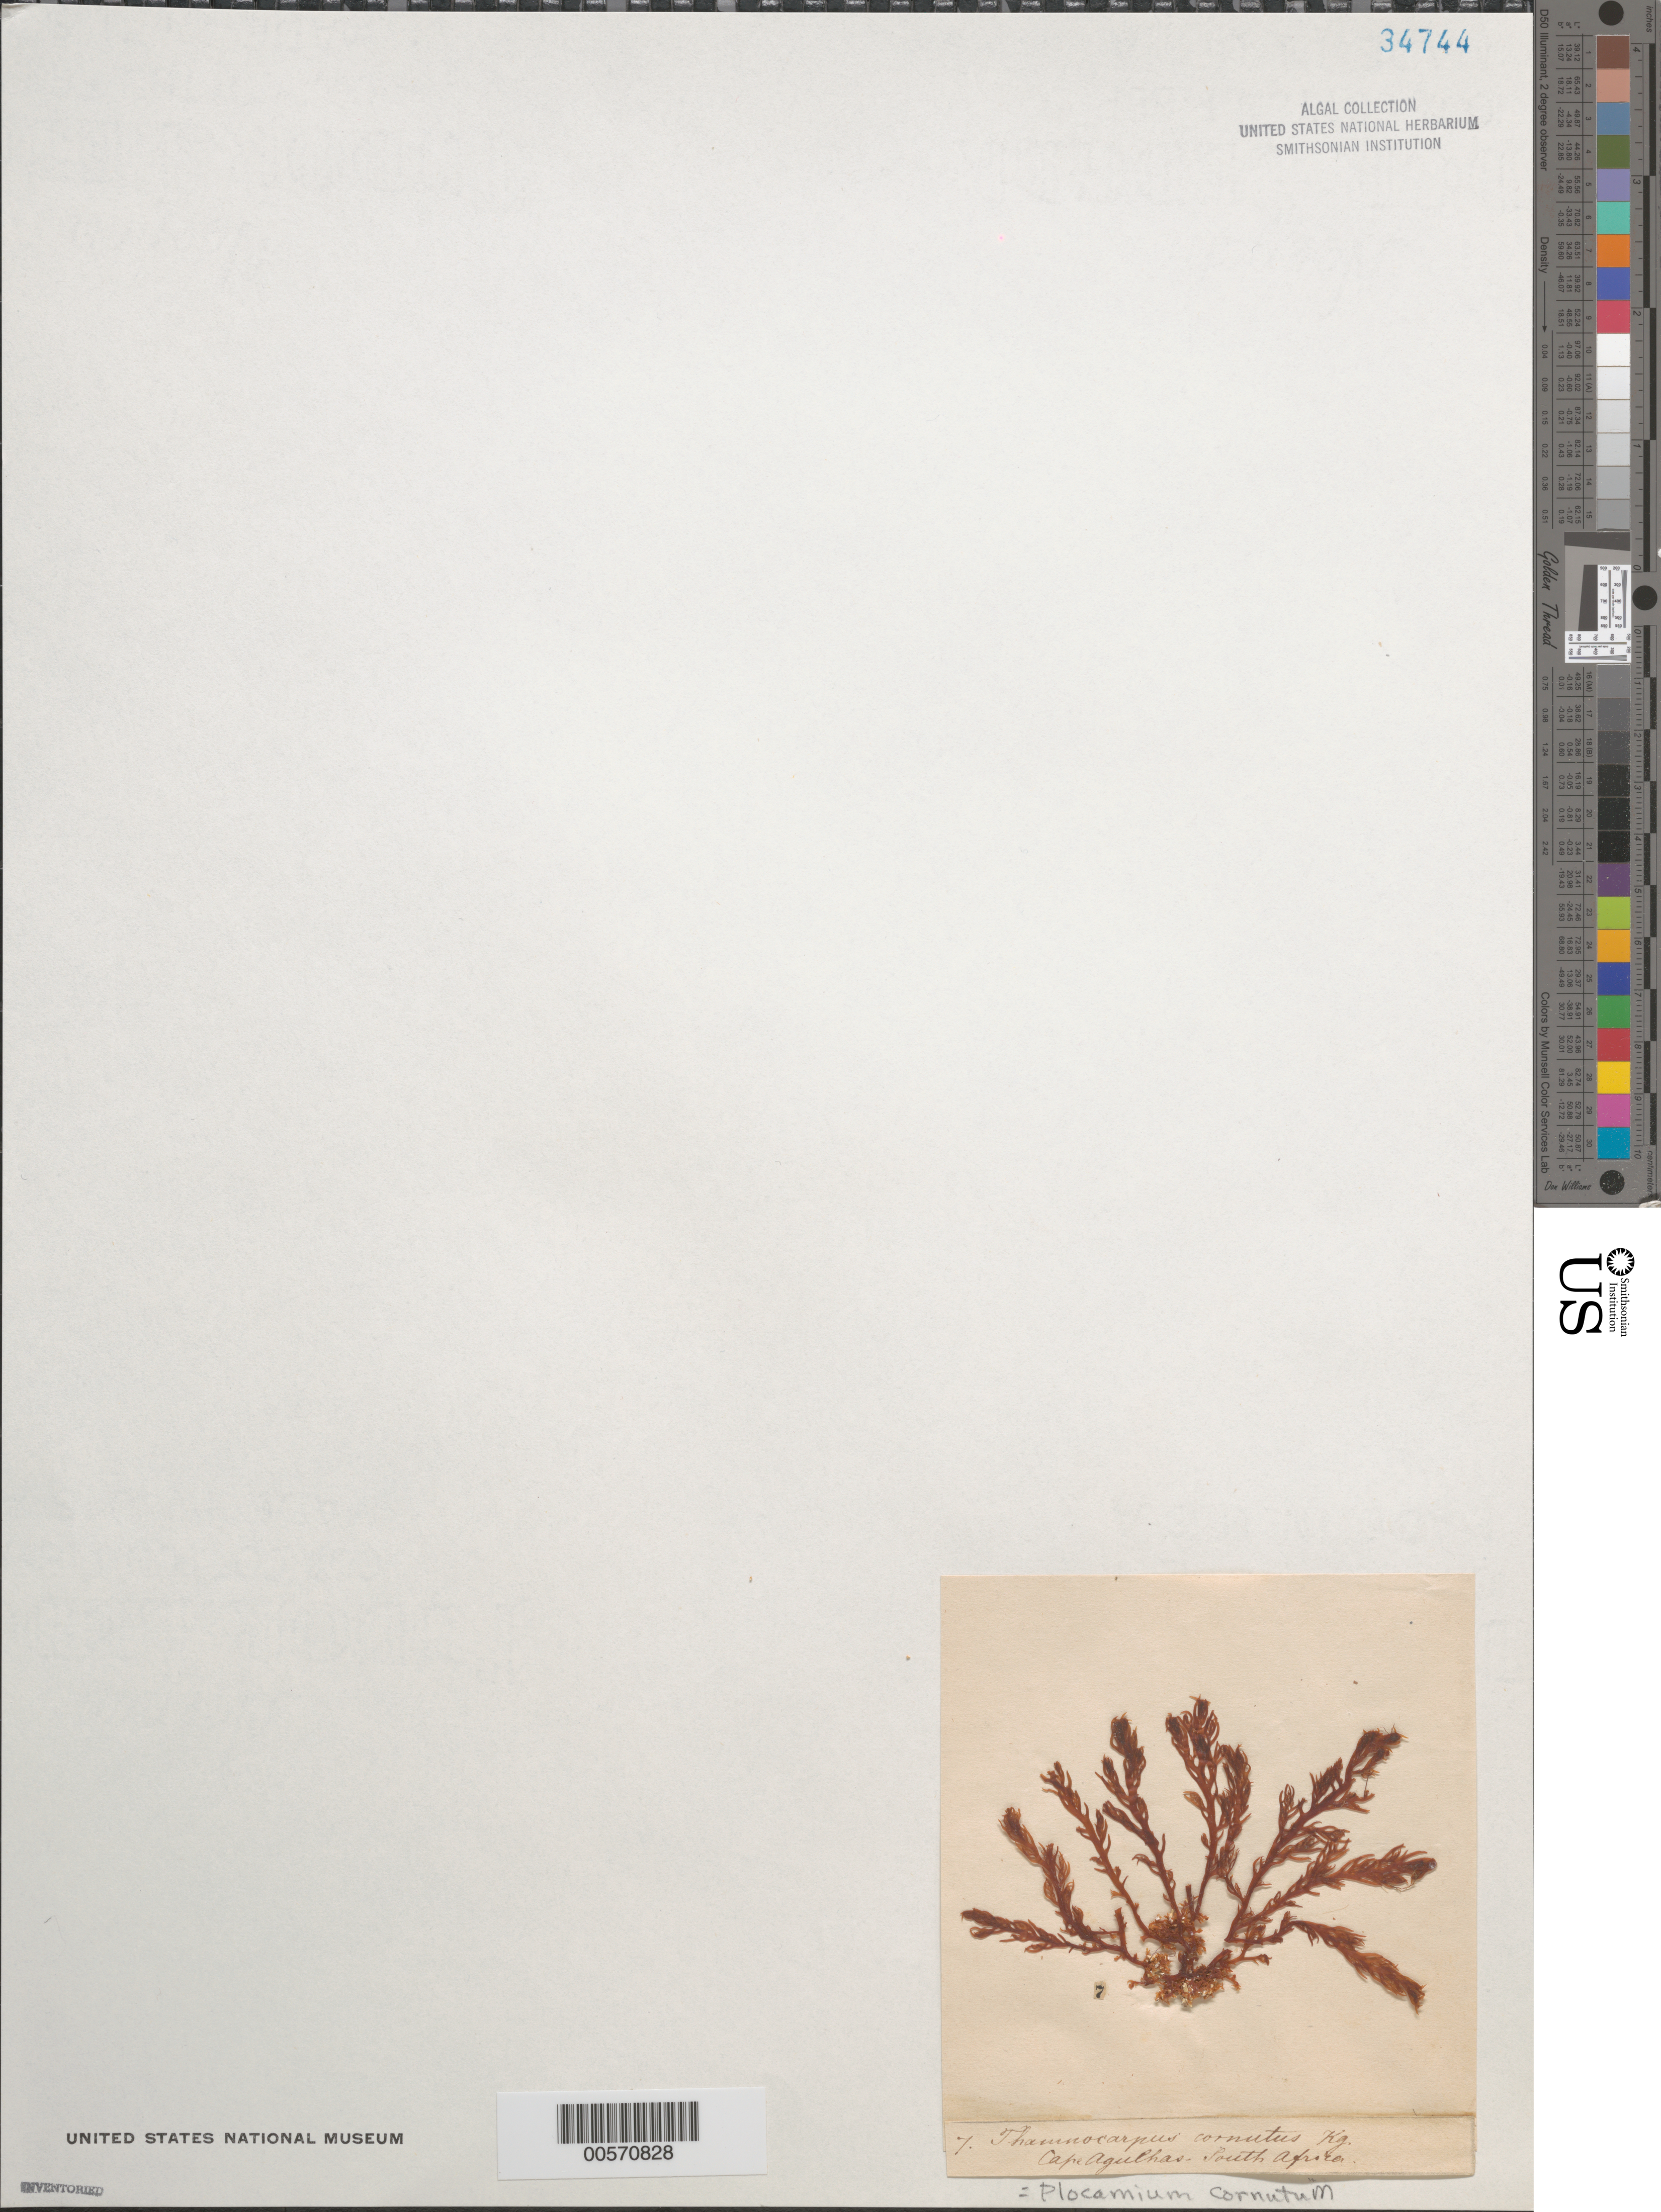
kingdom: Plantae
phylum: Rhodophyta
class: Florideophyceae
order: Plocamiales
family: Plocamiaceae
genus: Plocamium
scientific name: Plocamium cornutum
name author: (Turner) Harv.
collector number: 7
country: South Africa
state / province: Western Cape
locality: Cape Agulhas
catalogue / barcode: US 34744